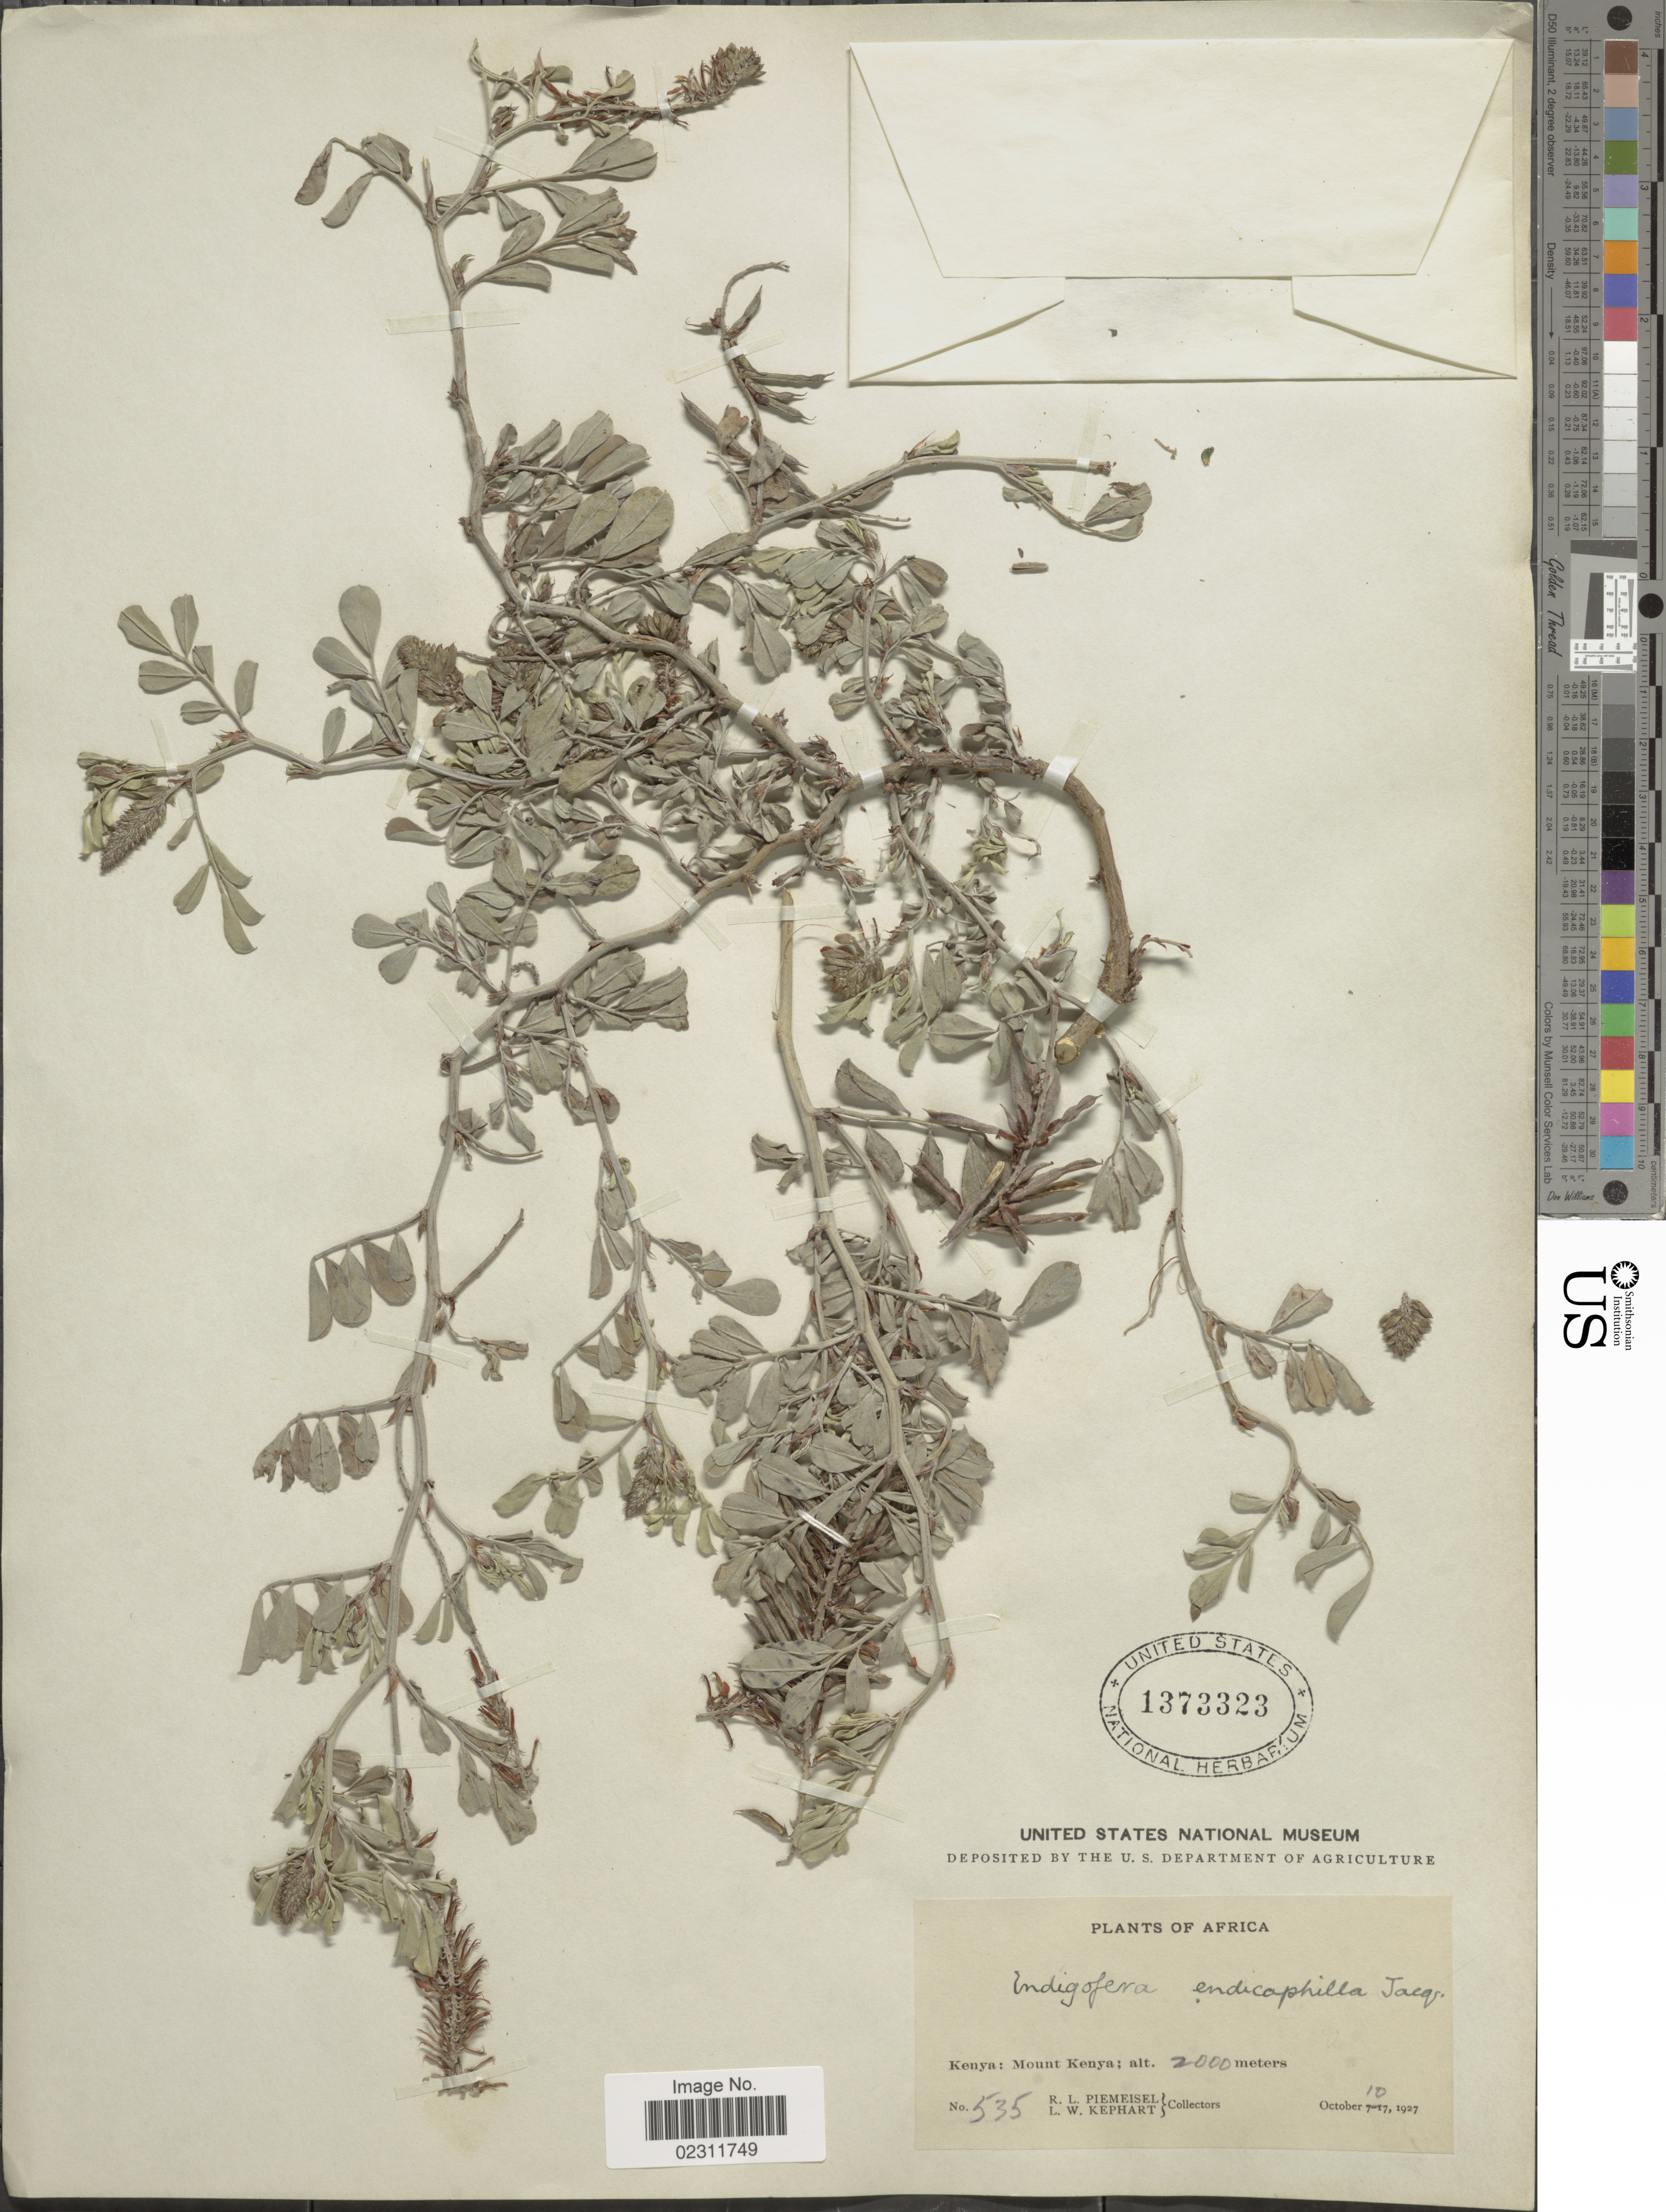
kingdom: Plantae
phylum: Tracheophyta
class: Magnoliopsida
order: Fabales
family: Fabaceae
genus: Indigofera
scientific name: Indigofera endecaphylla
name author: Jacq. ex Poir.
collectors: R. Piemseisel & L. W. Kephart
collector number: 535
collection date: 1927-10-10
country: Kenya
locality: Mount Kenya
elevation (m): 2000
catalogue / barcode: US 1373323